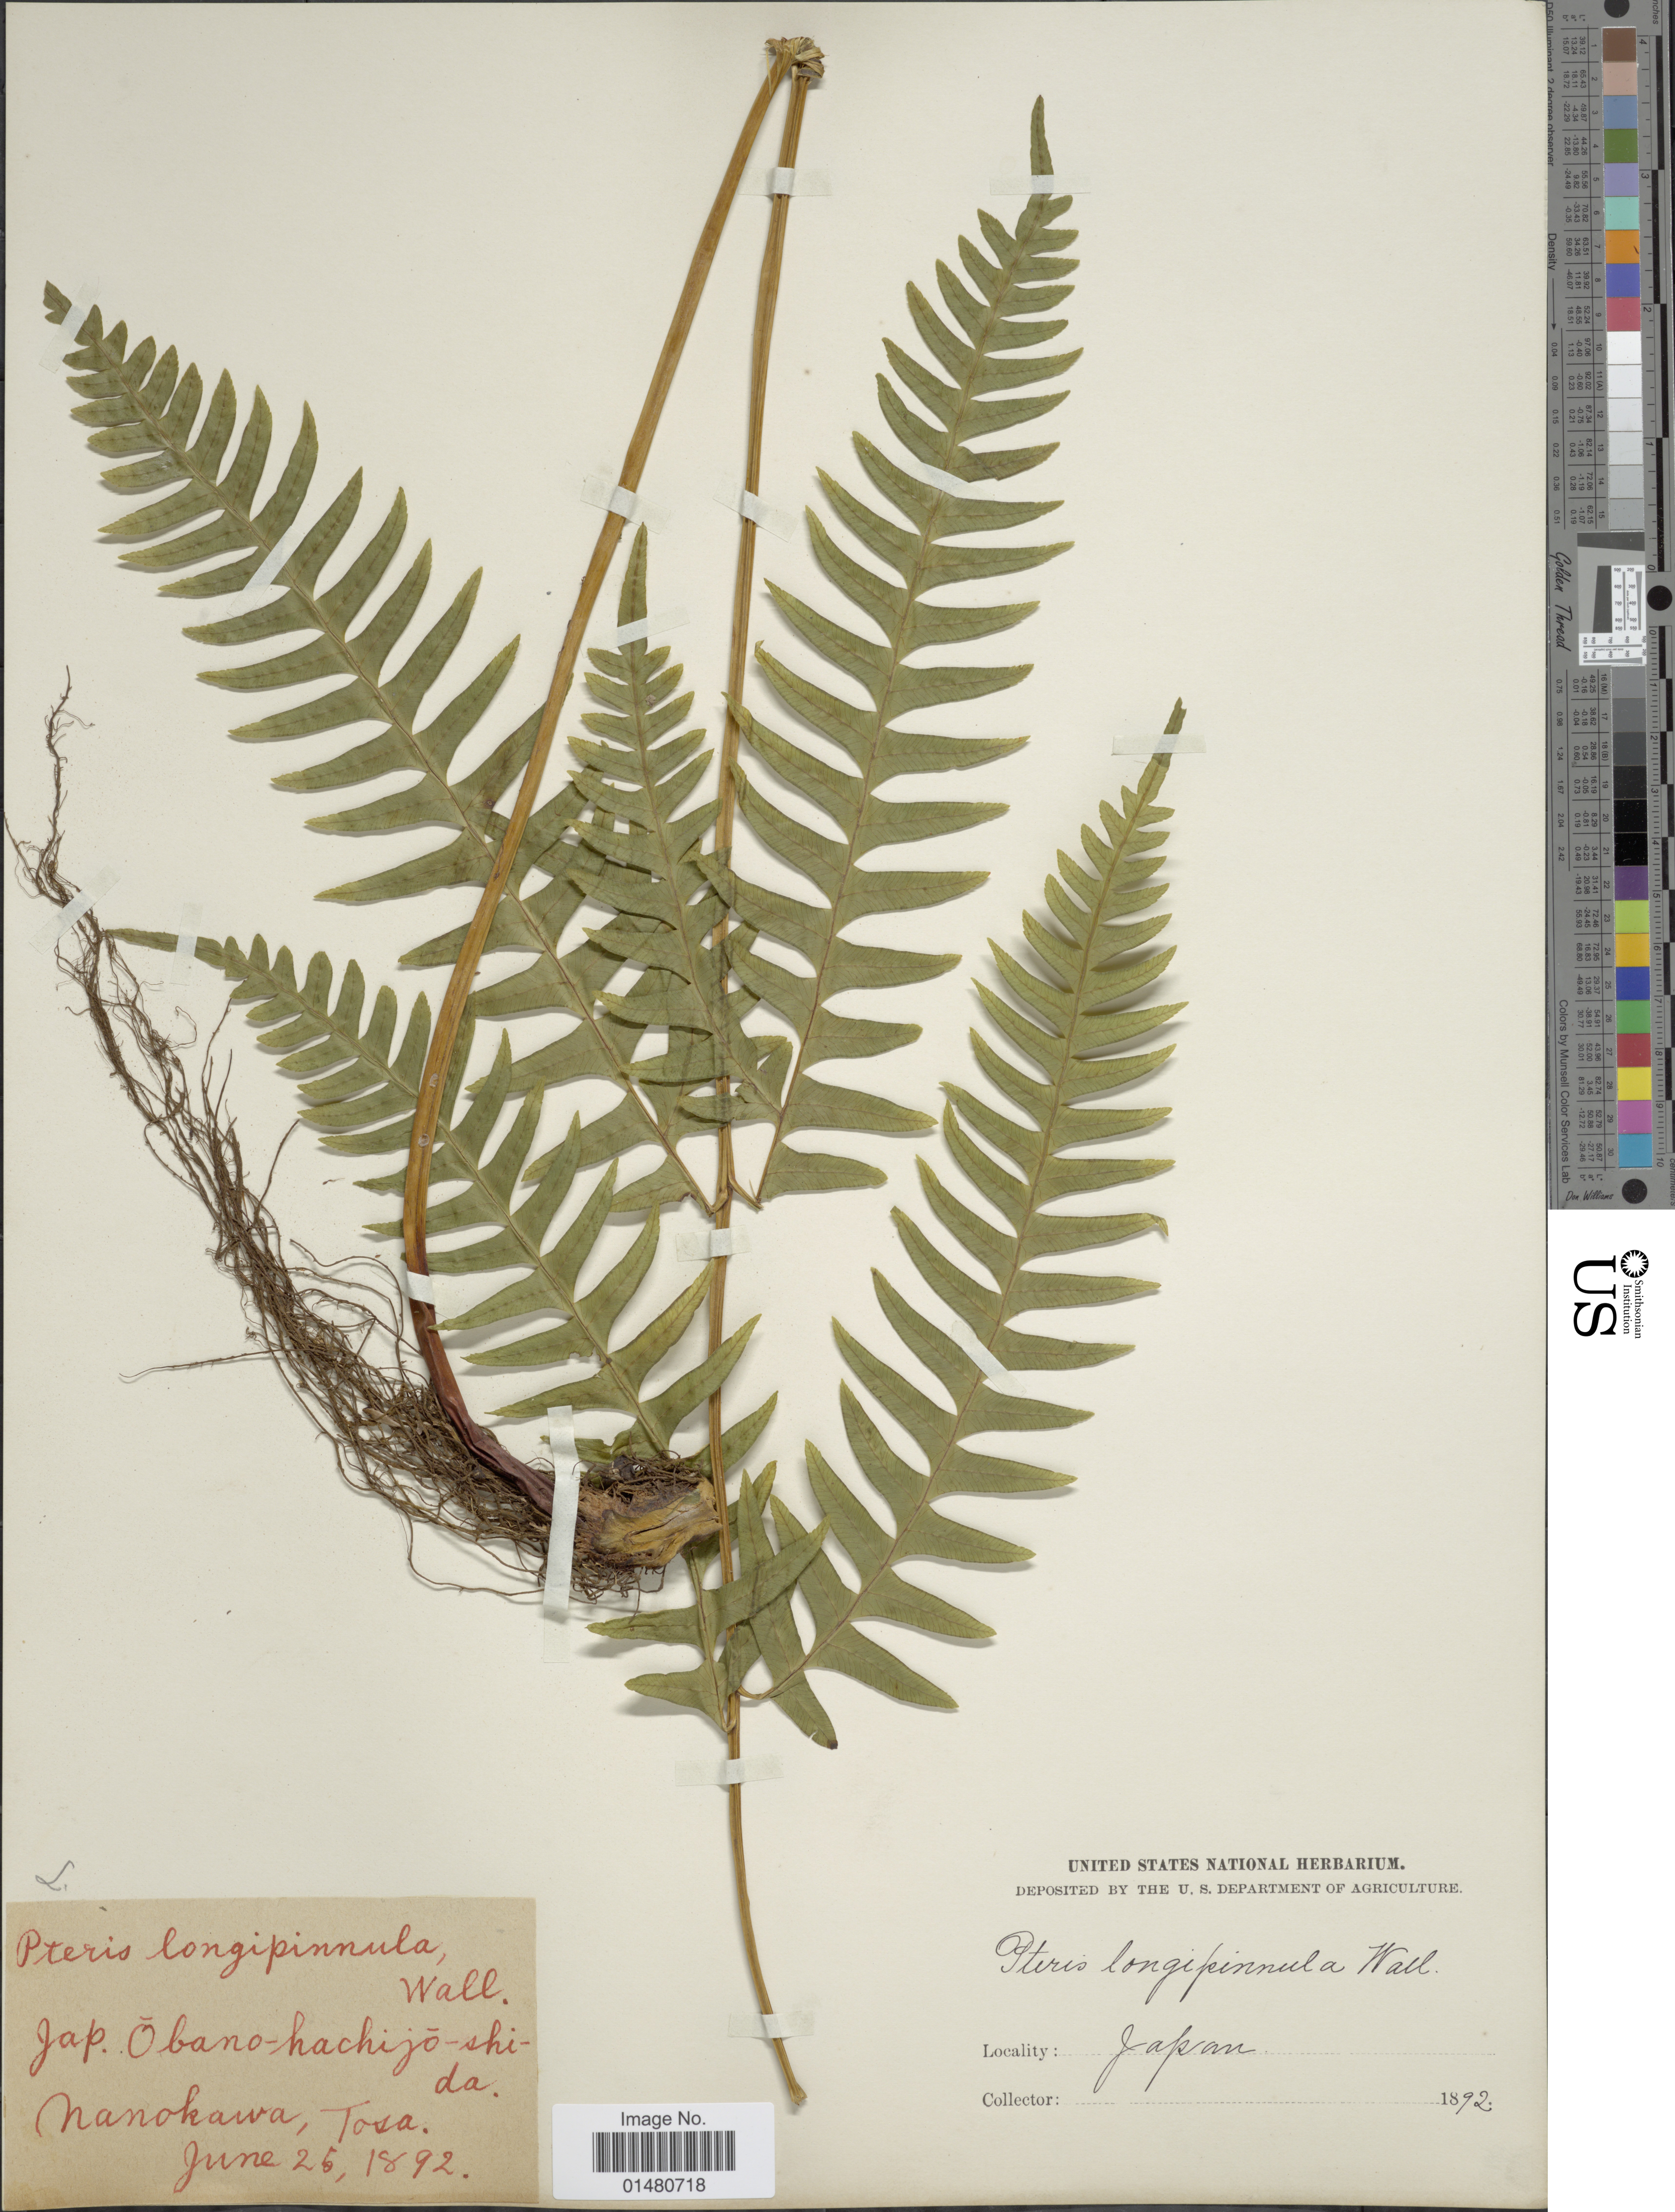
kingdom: Plantae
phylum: Tracheophyta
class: Polypodiopsida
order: Polypodiales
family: Pteridaceae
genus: Pteris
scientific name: Pteris longipinnula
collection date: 1892-06-25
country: Japan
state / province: Koti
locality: Nanokawa, Tosa